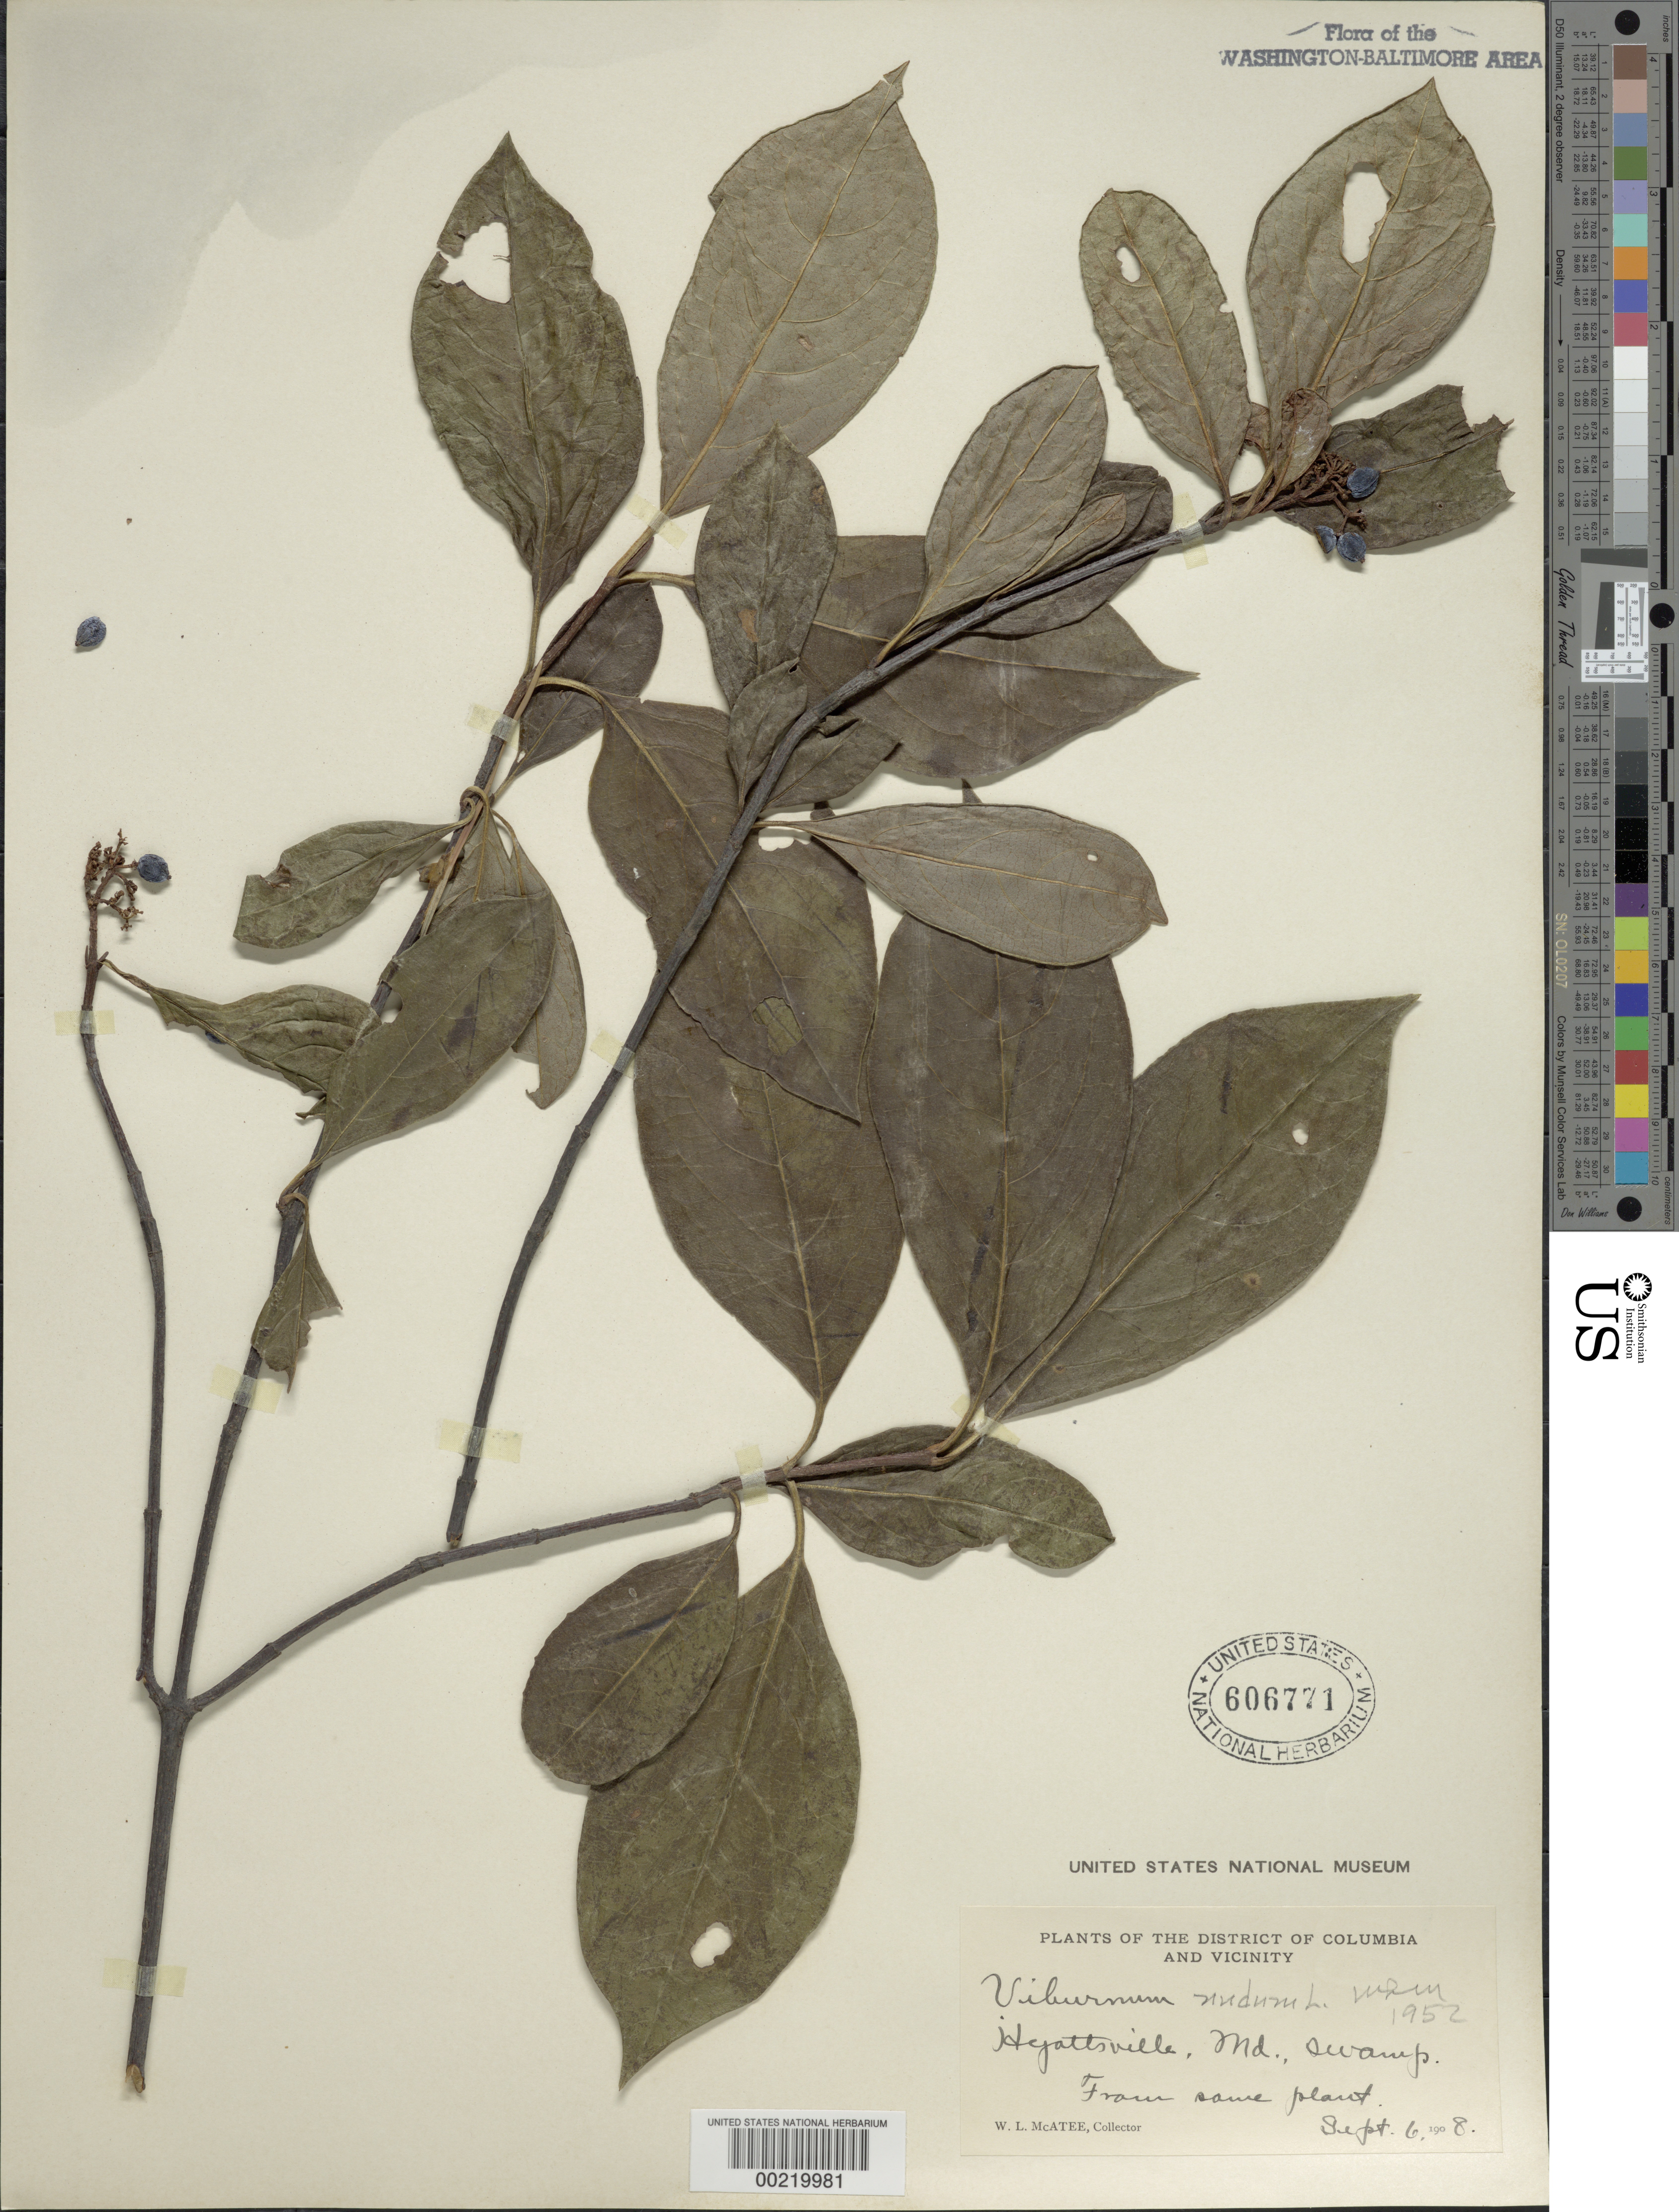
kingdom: Plantae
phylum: Tracheophyta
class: Magnoliopsida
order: Dipsacales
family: Viburnaceae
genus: Viburnum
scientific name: Viburnum nudum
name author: L.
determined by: McAtee, W. L.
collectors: W. McAtee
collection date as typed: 06 Sep 1908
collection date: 1908-09-06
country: United States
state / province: Maryland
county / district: Prince George's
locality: Hyattsville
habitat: Swamp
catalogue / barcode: US 606771